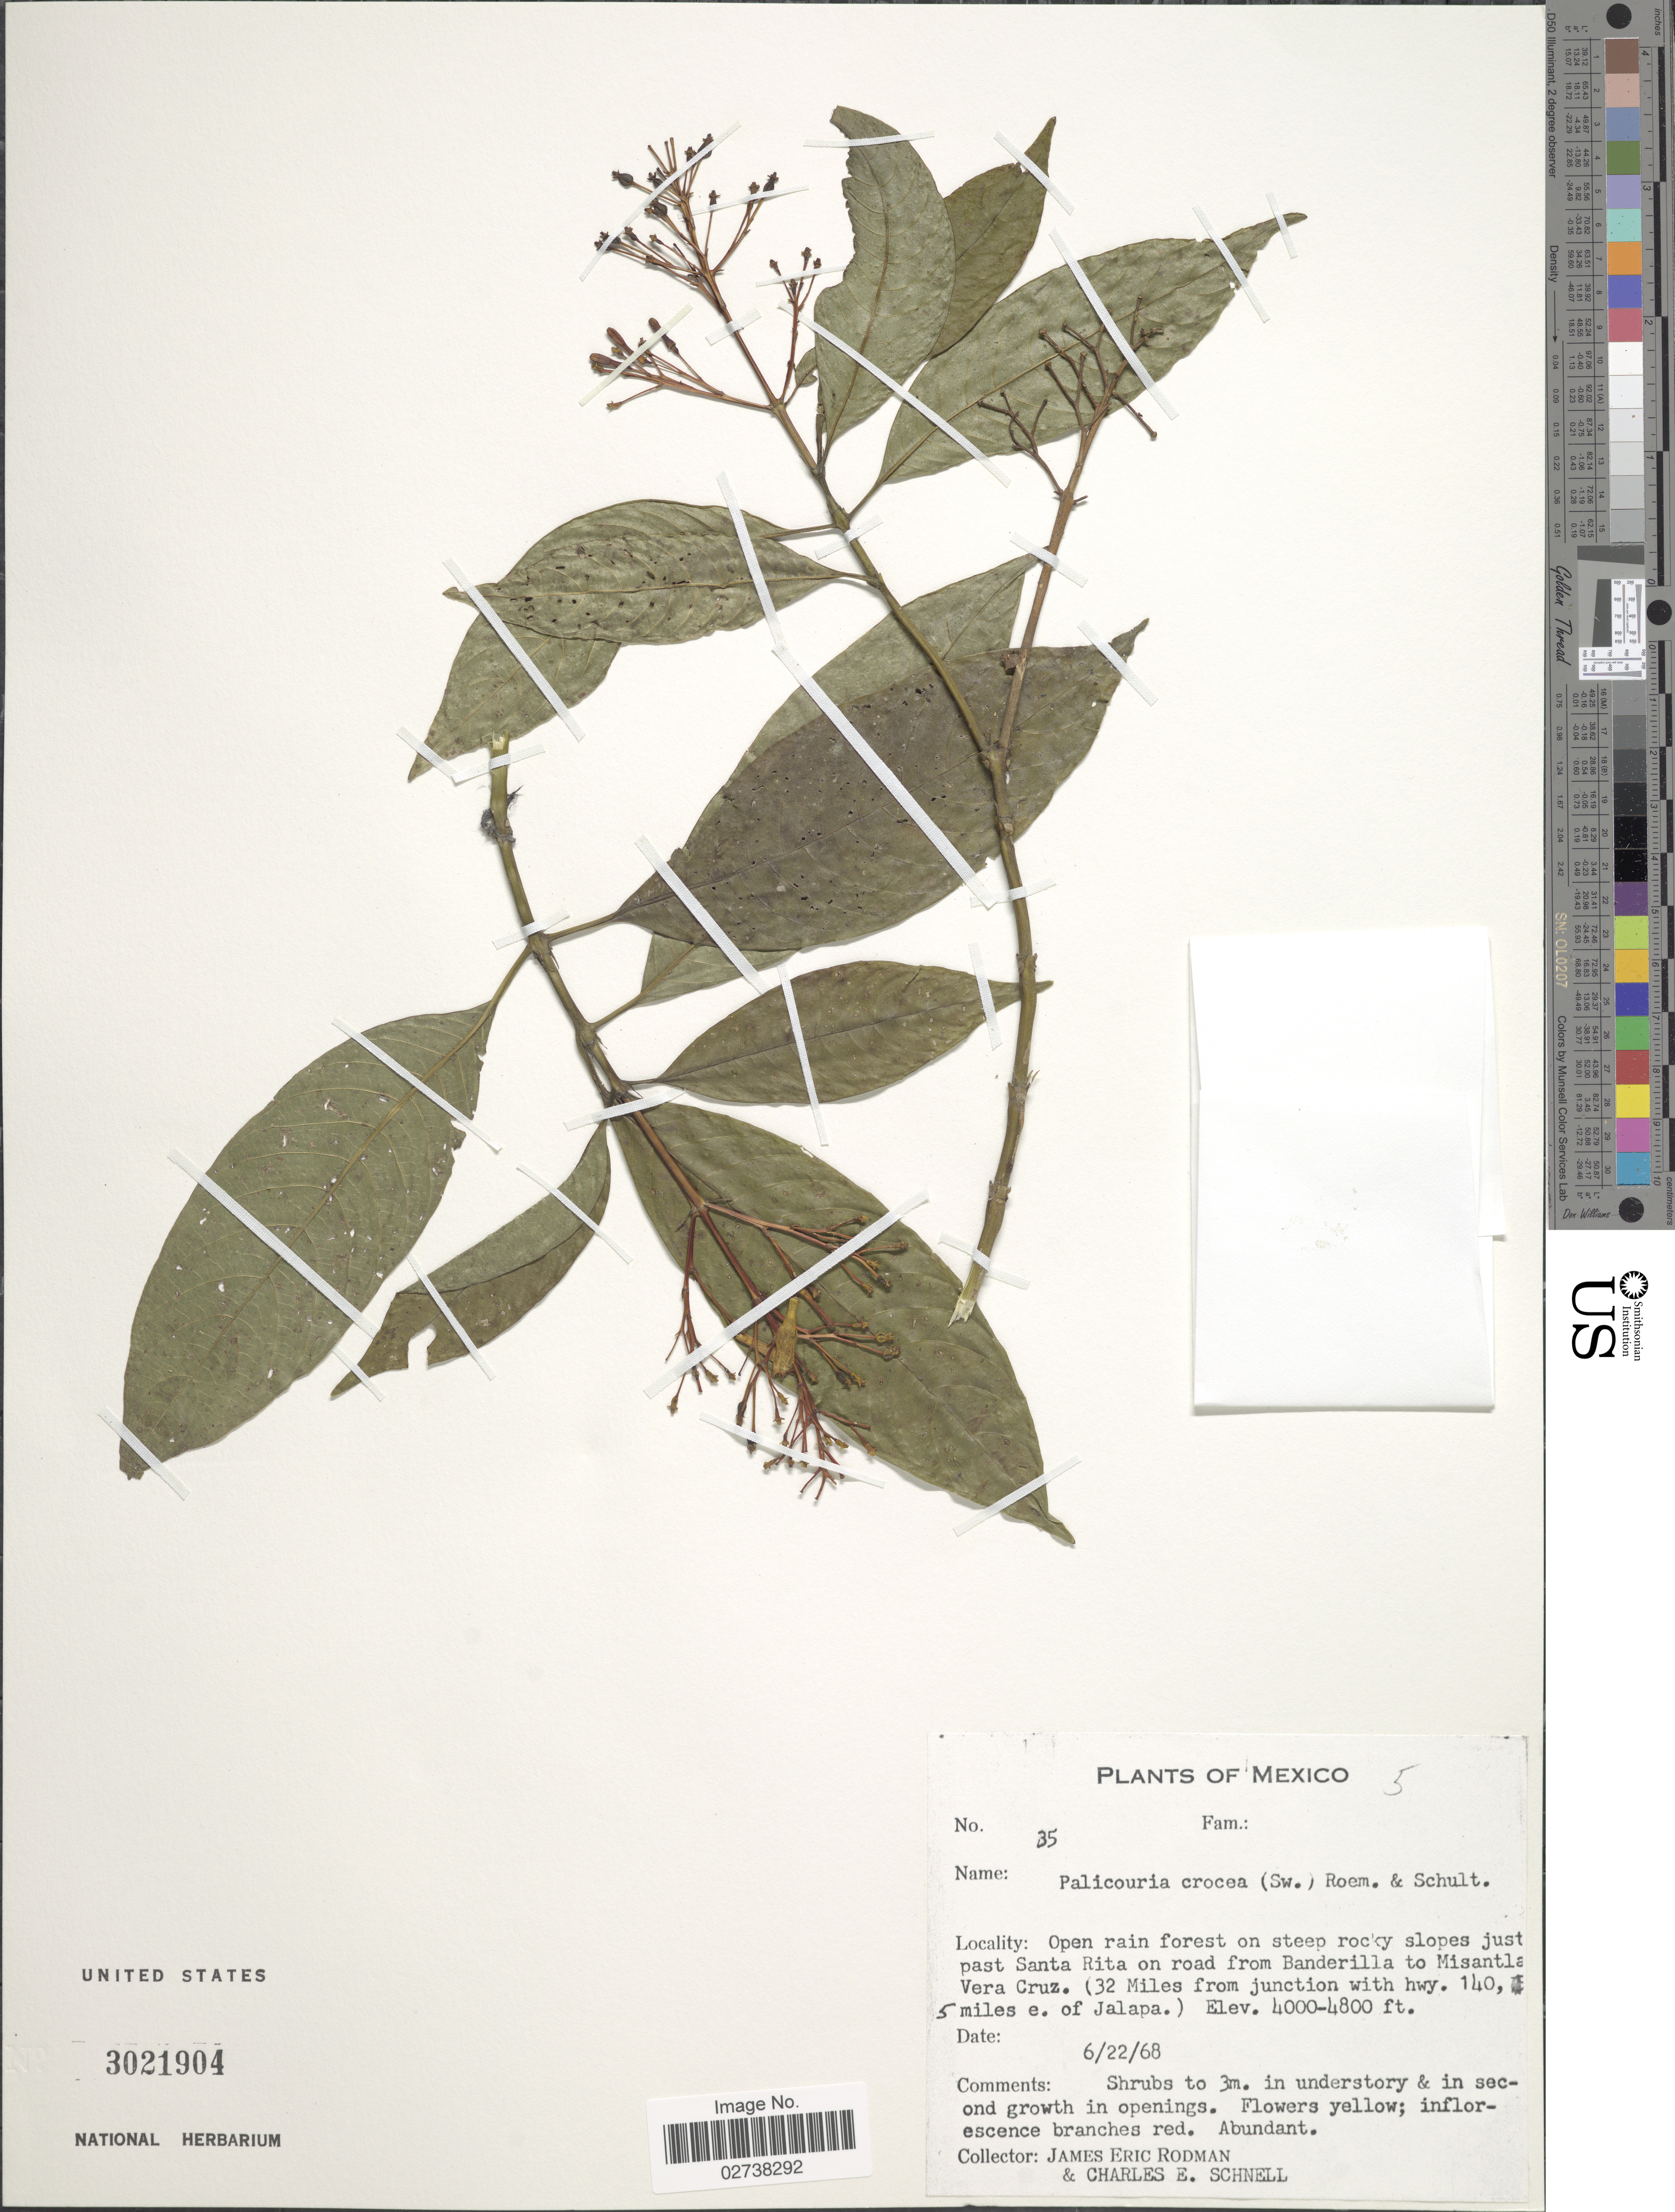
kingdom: Plantae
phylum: Tracheophyta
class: Magnoliopsida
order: Gentianales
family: Rubiaceae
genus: Palicourea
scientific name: Palicourea crocea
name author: (Sw.) Schult.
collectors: J. Rodman & C. Schnell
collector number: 35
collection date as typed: Transcribed d/m/y: 22/6/68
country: Mexico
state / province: Veracruz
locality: Open rain forest on steep rocky slopes just past Santa Rita on road from Banderilla to Misantla, Vera Cruz. ( 32 miles from junction with hwy. 140, 5 miles e. of Jalapa.)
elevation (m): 1219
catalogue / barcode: US 3021904